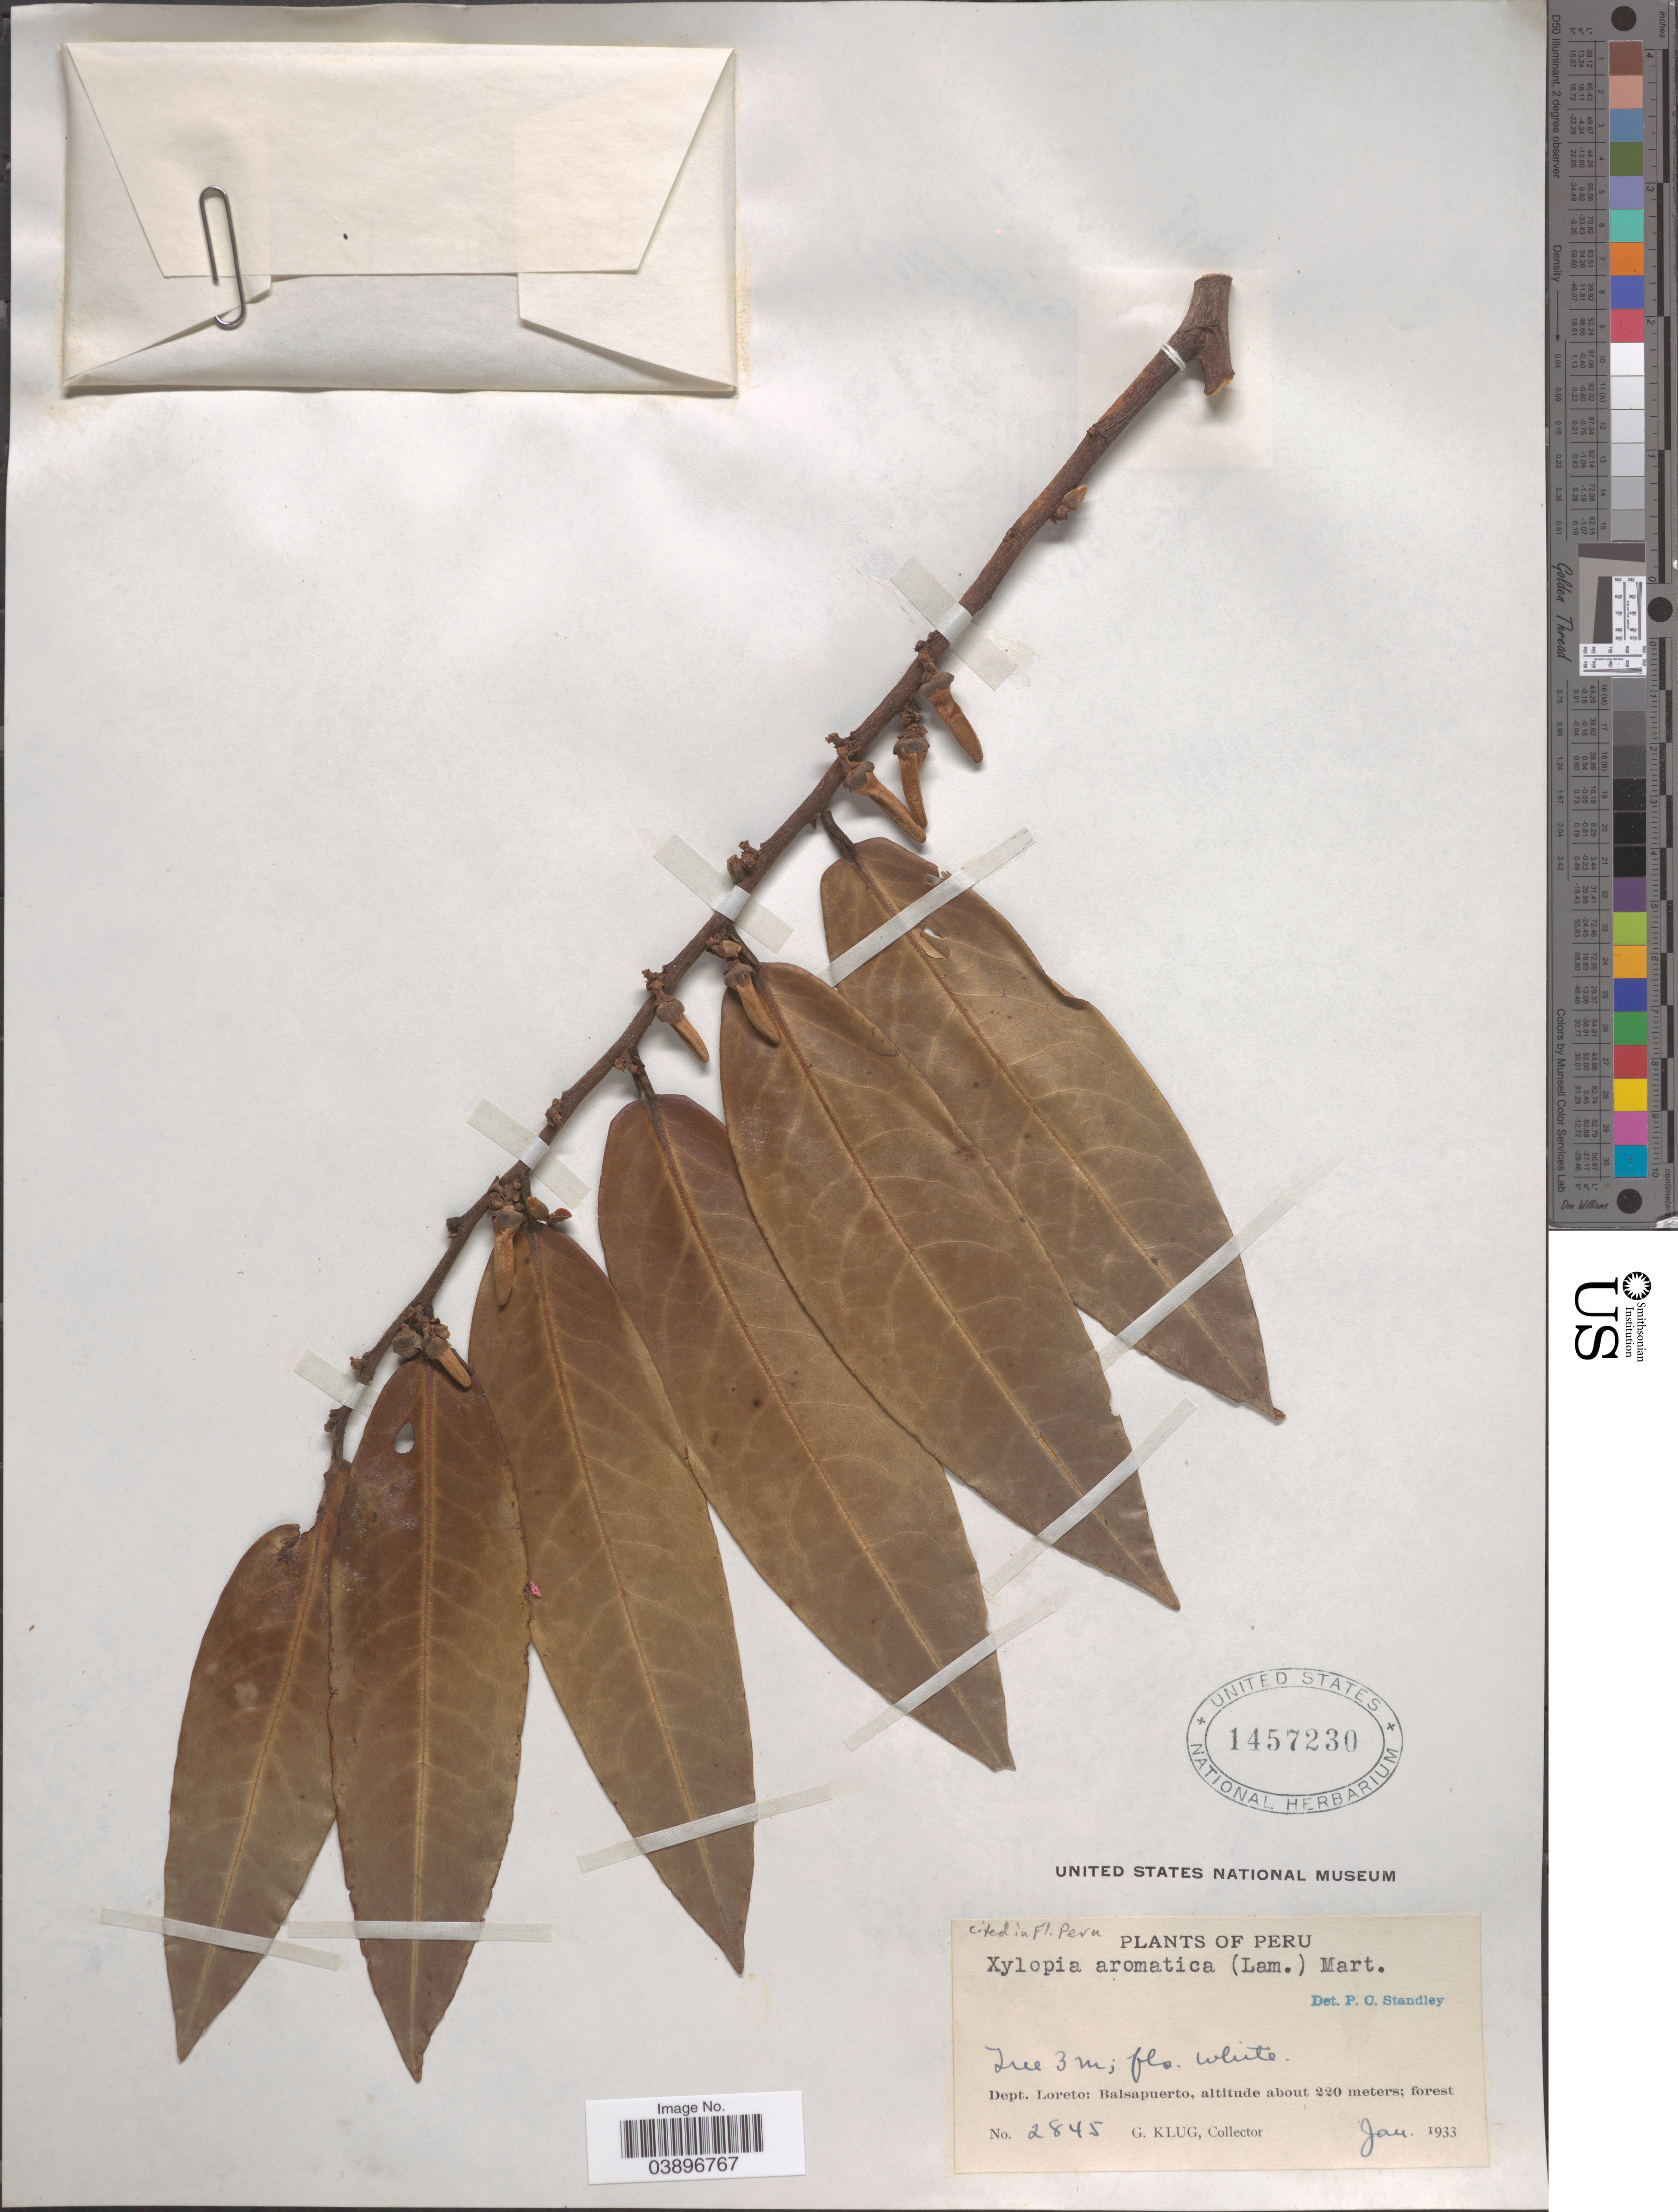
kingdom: Plantae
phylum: Tracheophyta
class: Magnoliopsida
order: Magnoliales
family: Annonaceae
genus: Xylopia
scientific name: Xylopia aromatica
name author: (Lam.) Mart.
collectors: G. Klug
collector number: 2845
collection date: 1933-01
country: Peru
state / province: Loreto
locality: Dept. Loreto: Balsapuerto.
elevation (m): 220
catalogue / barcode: US 1457230